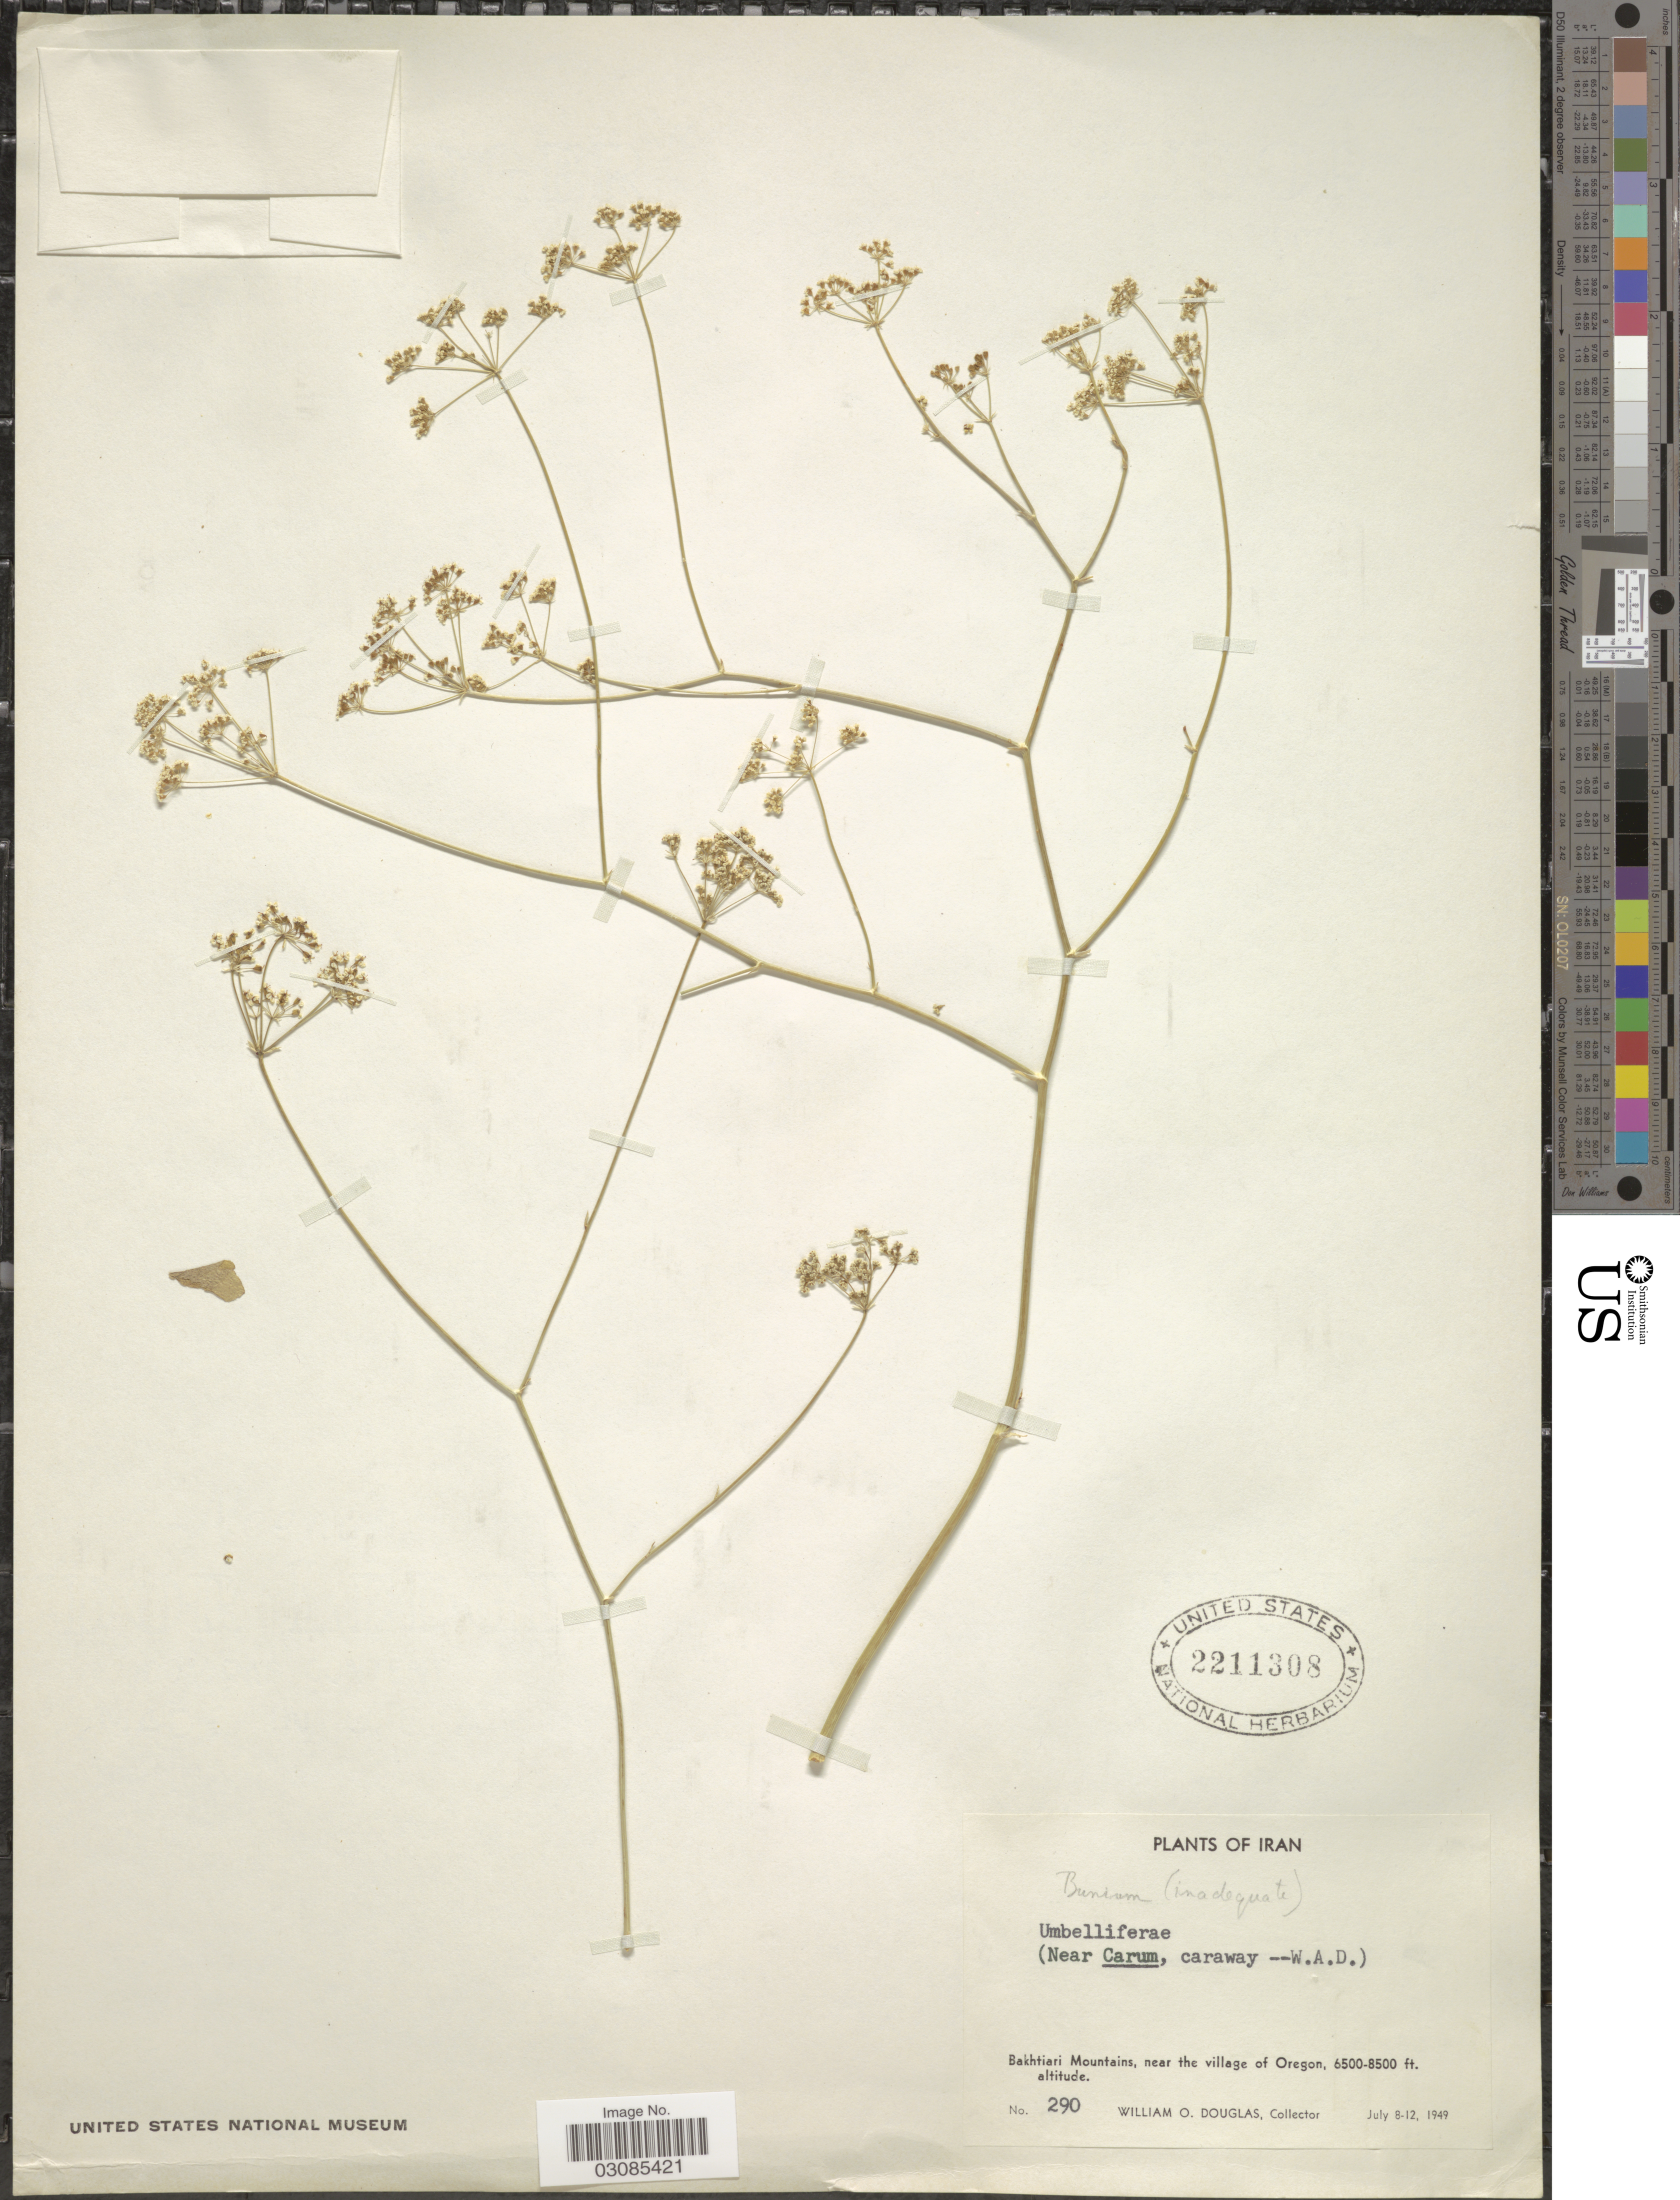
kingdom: Plantae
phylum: Tracheophyta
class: Magnoliopsida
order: Apiales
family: Apiaceae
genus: Bunium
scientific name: Bunium sp.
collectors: W. Douglas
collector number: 290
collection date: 1949-07-08/1949-07-12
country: Iran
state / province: Chahar Mahaal and Bakhtiari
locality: Bakhtiari Mountains, near the village of Oregon.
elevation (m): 1981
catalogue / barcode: US 2211308